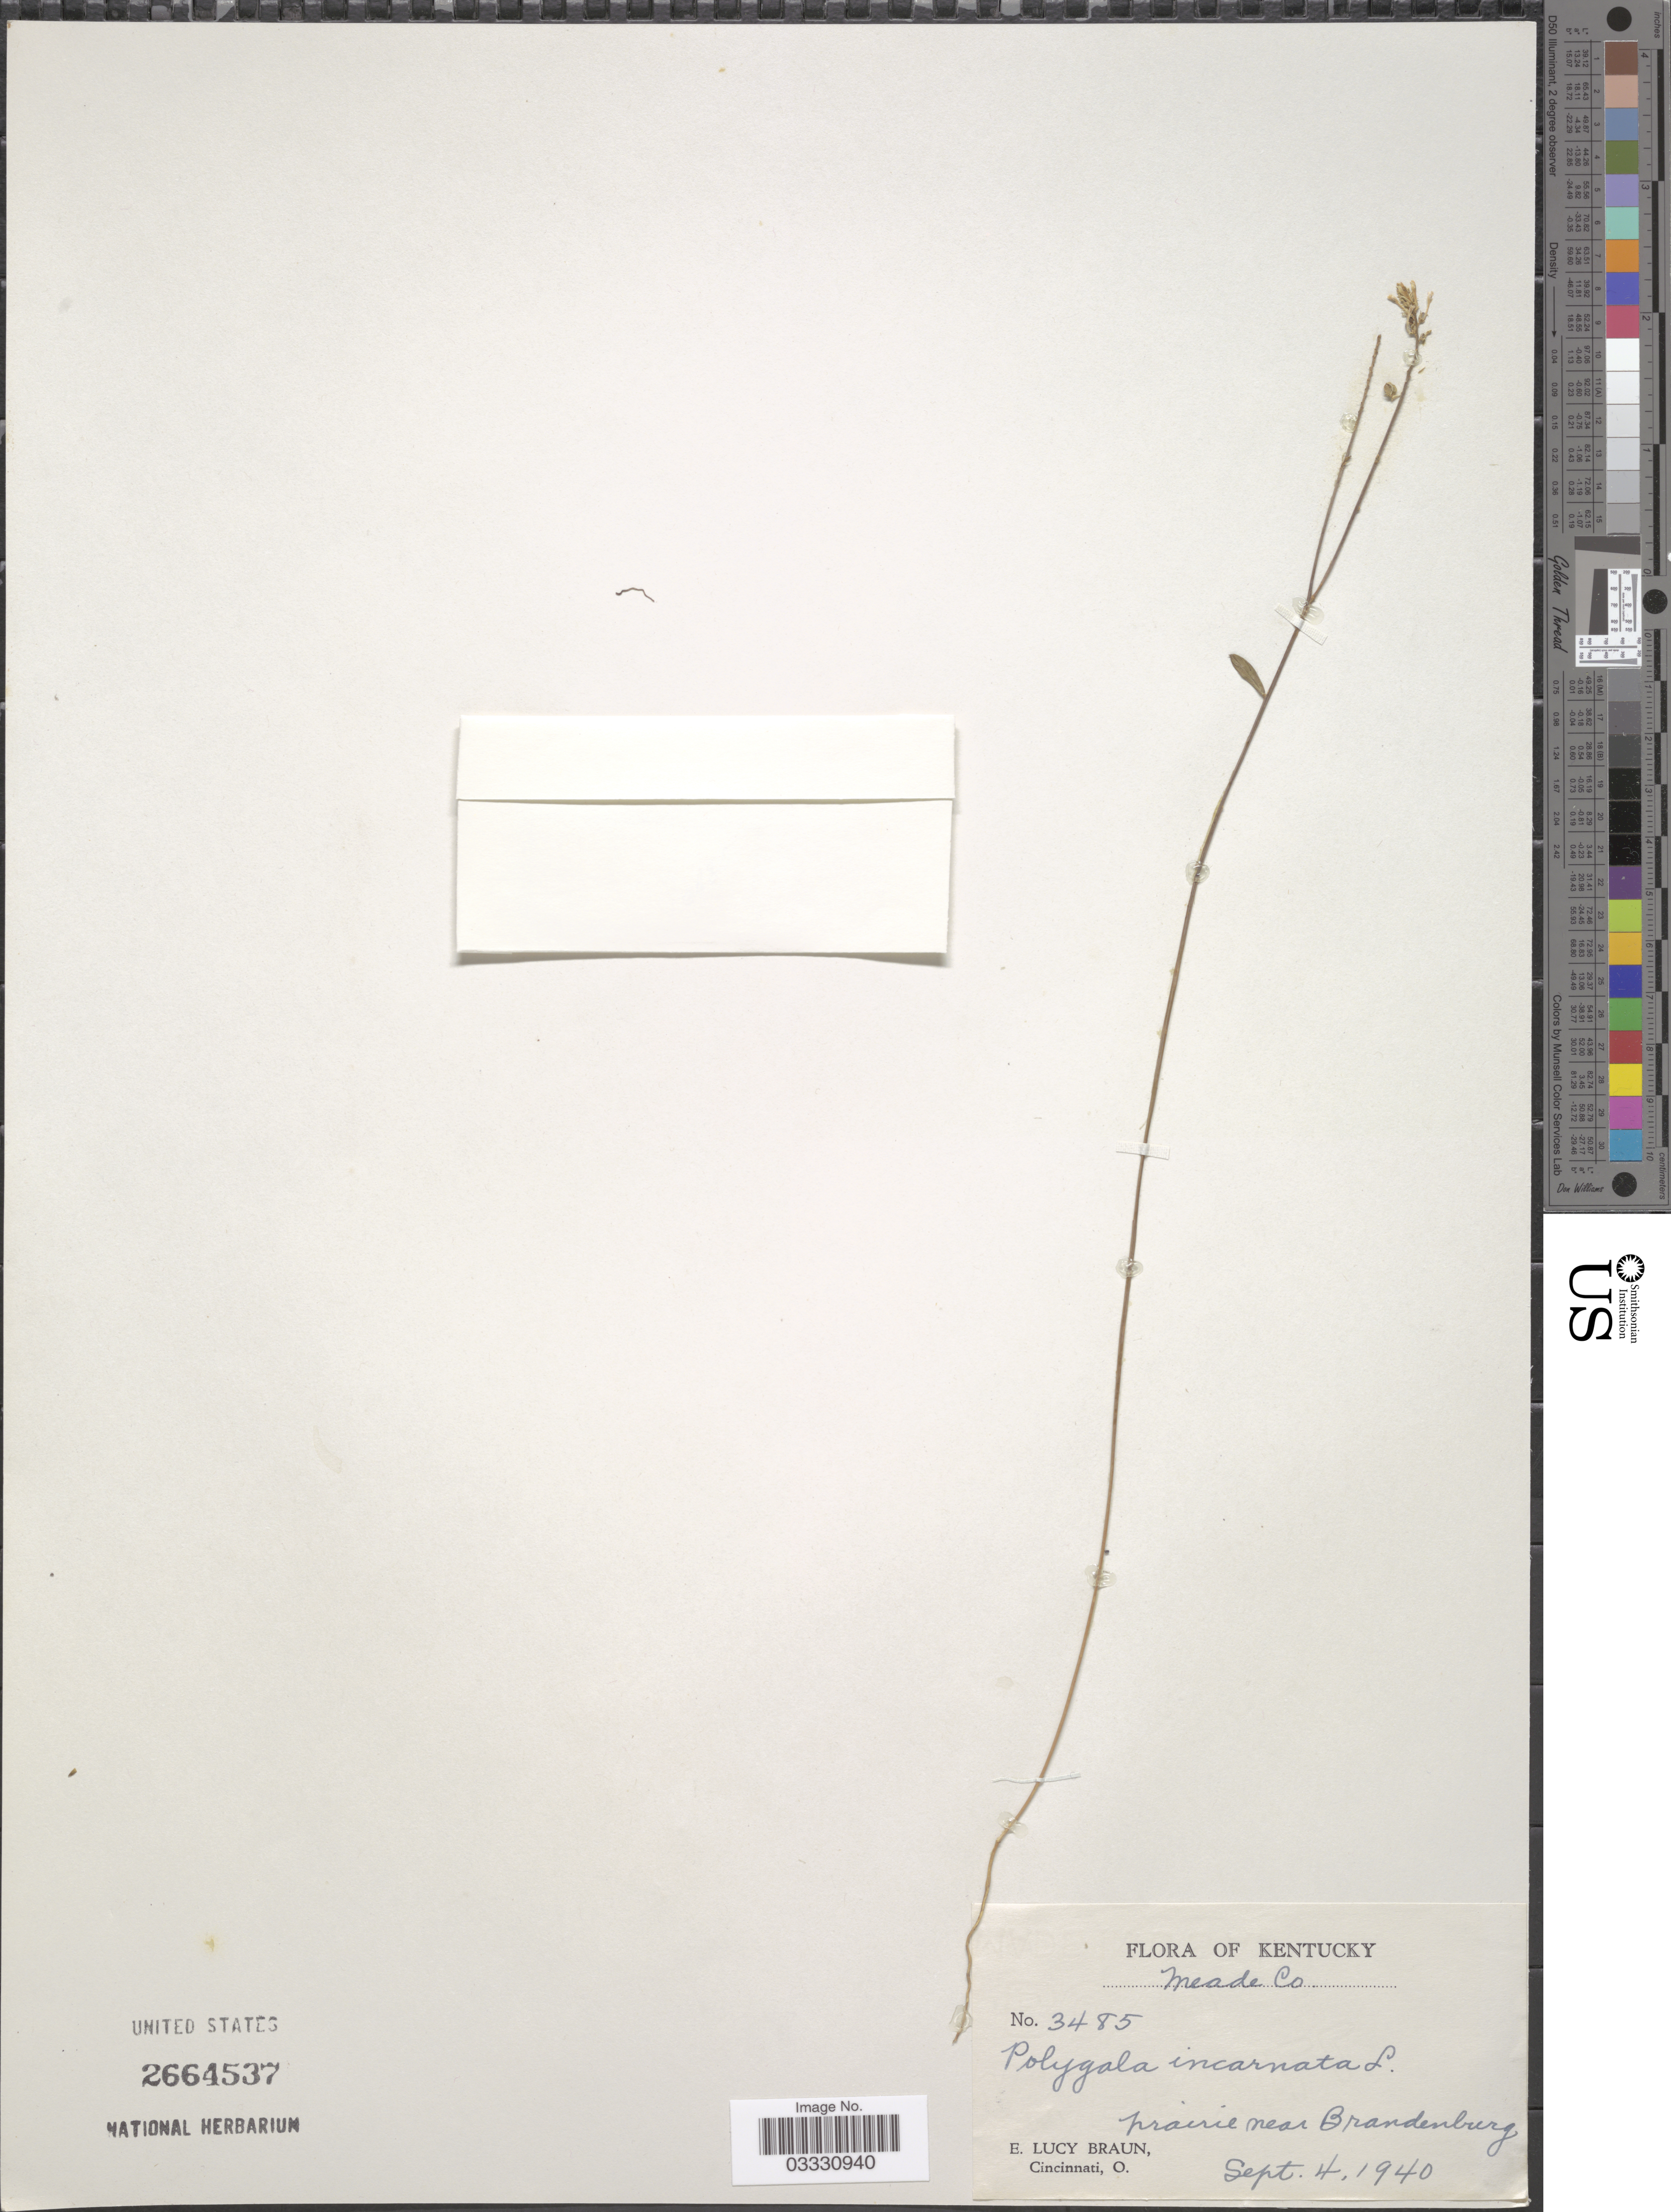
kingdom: Plantae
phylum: Tracheophyta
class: Magnoliopsida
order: Fabales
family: Polygalaceae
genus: Polygala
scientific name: Polygala incarnata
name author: L.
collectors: E. L. Braun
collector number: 3485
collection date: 1940-09-04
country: United States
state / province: Kentucky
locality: Meade Co. Prairie near Brandenburg.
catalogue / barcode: US 2664537